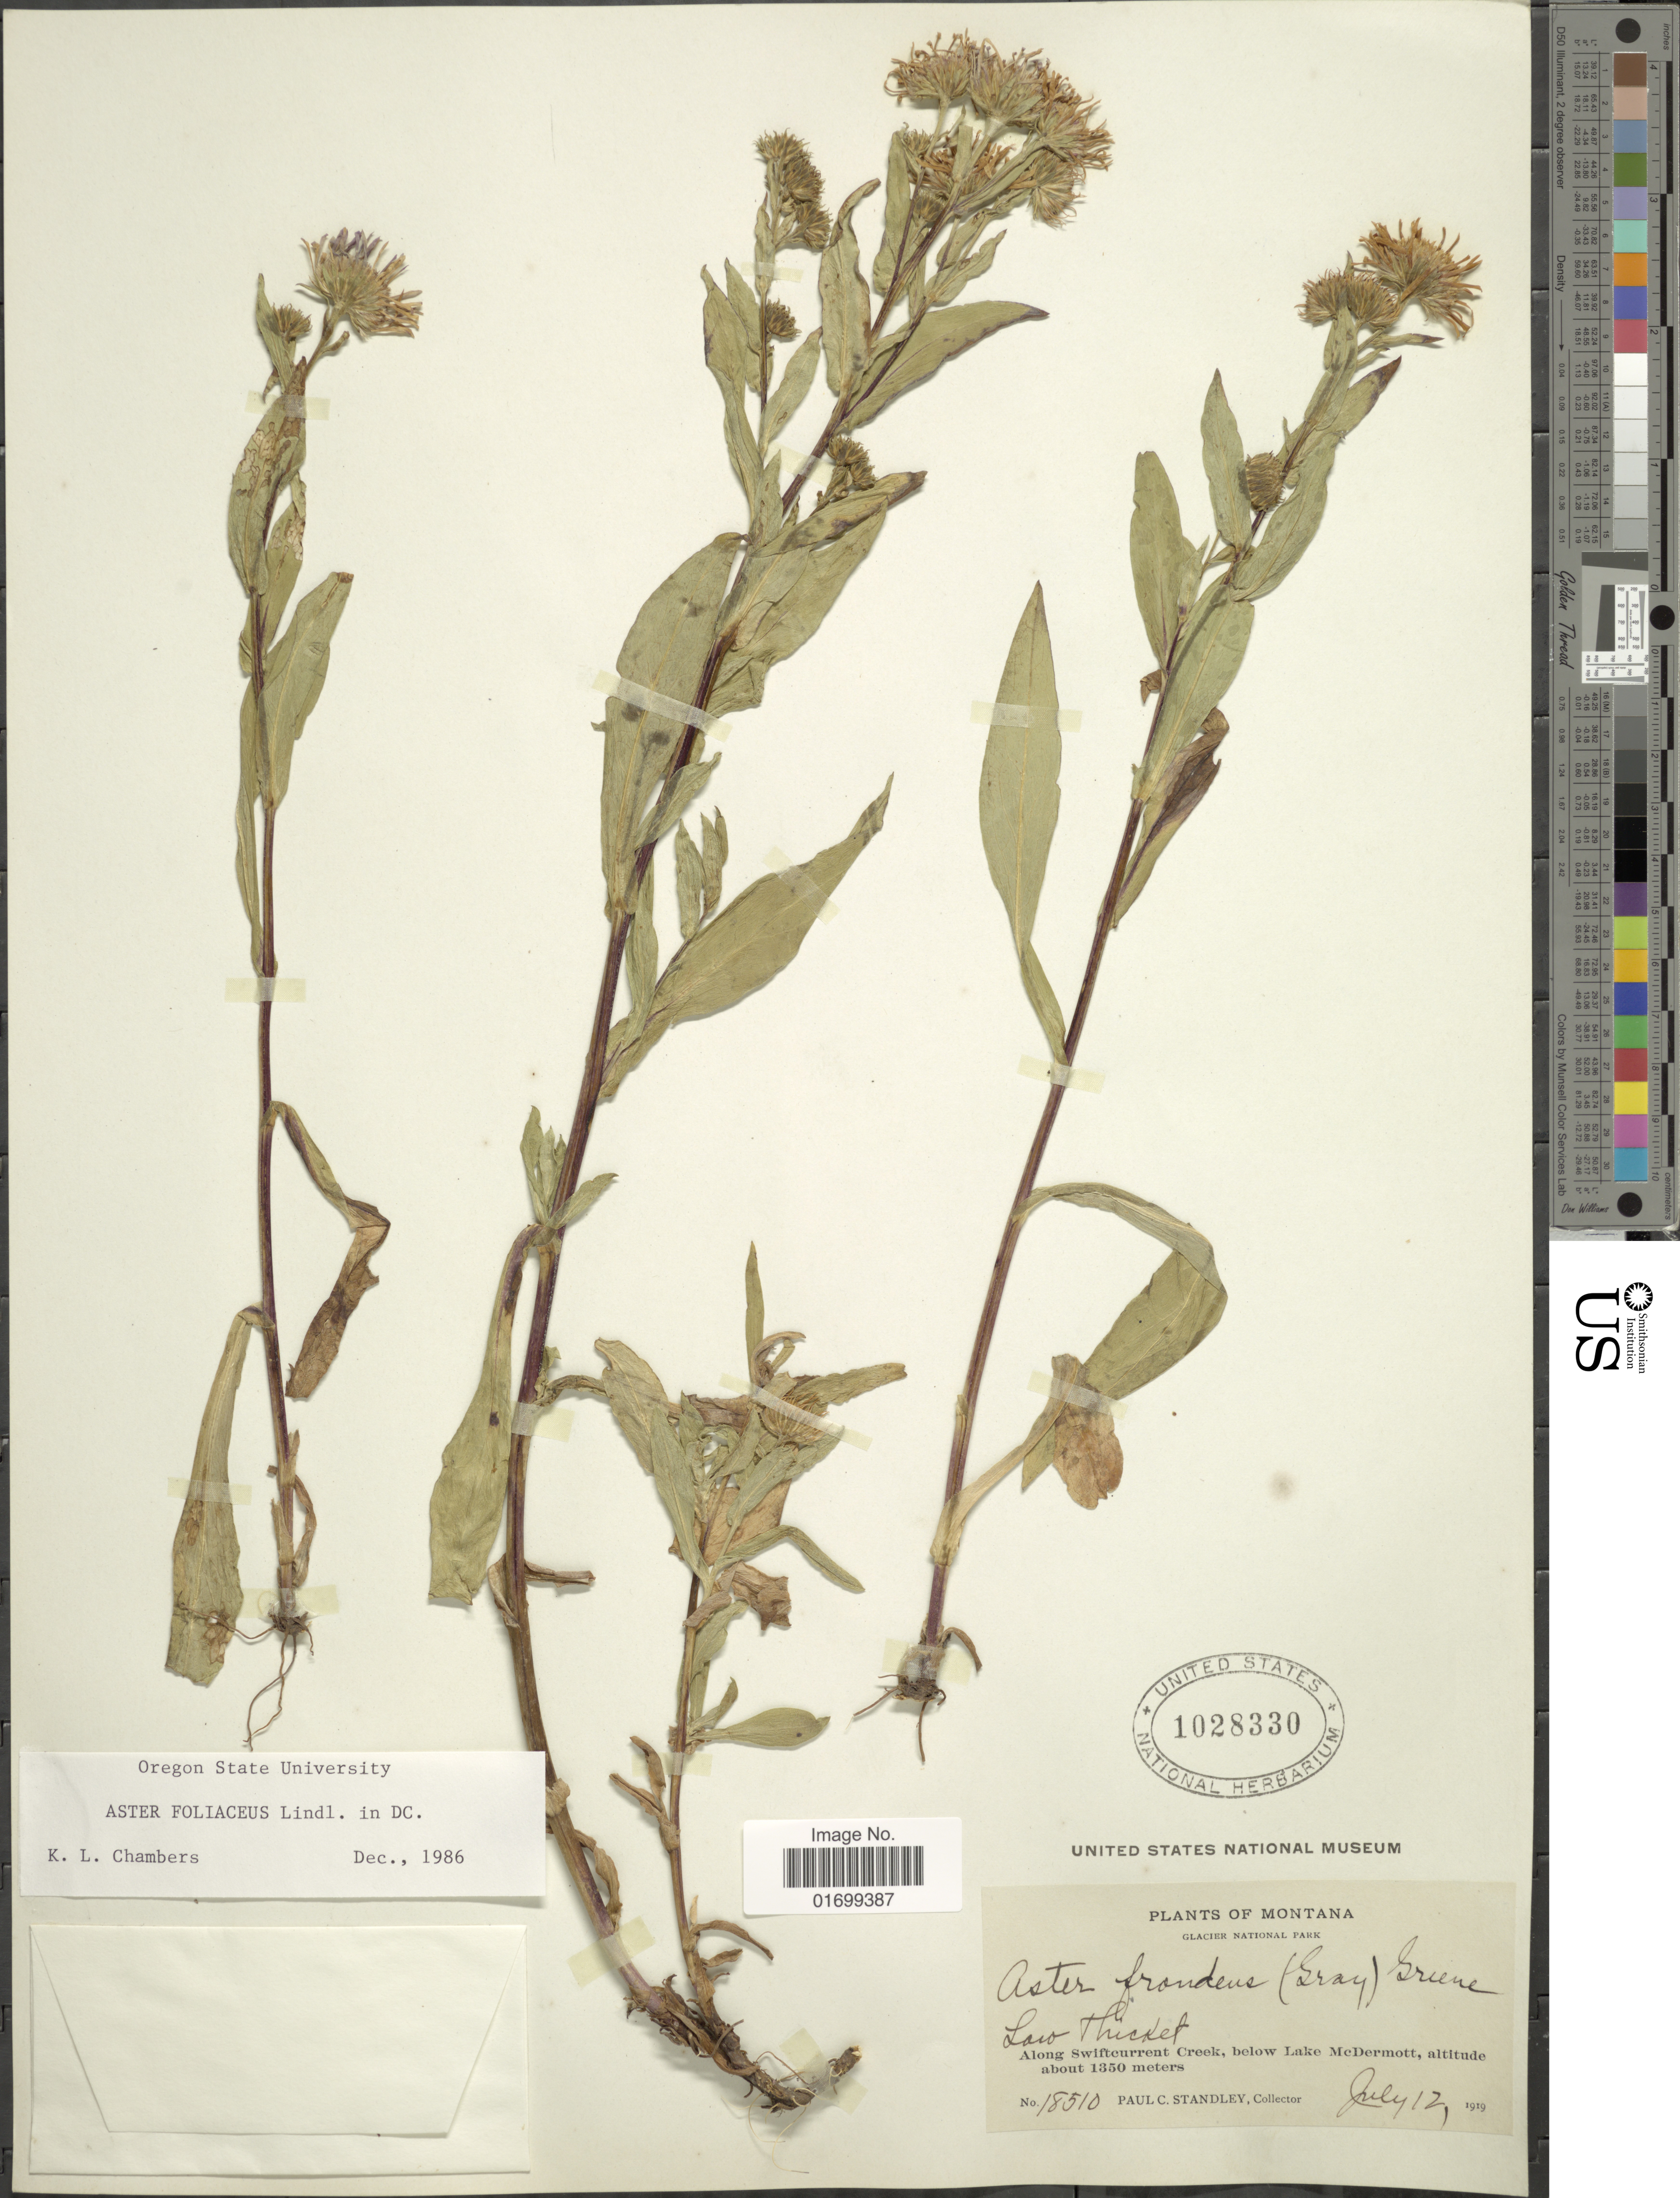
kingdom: Plantae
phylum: Tracheophyta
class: Magnoliopsida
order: Asterales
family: Asteraceae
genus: Symphyotrichum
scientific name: Symphyotrichum foliaceum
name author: (Lindl. ex DC.) G.L. Nesom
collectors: P. C. Standley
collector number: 18510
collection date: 1919-07-12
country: United States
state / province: Montana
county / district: Glacier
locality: Glacier National Park, low thicket, along Swiftcurrenrt Creek, below Lake McDermott.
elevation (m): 1350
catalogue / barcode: US 1028330